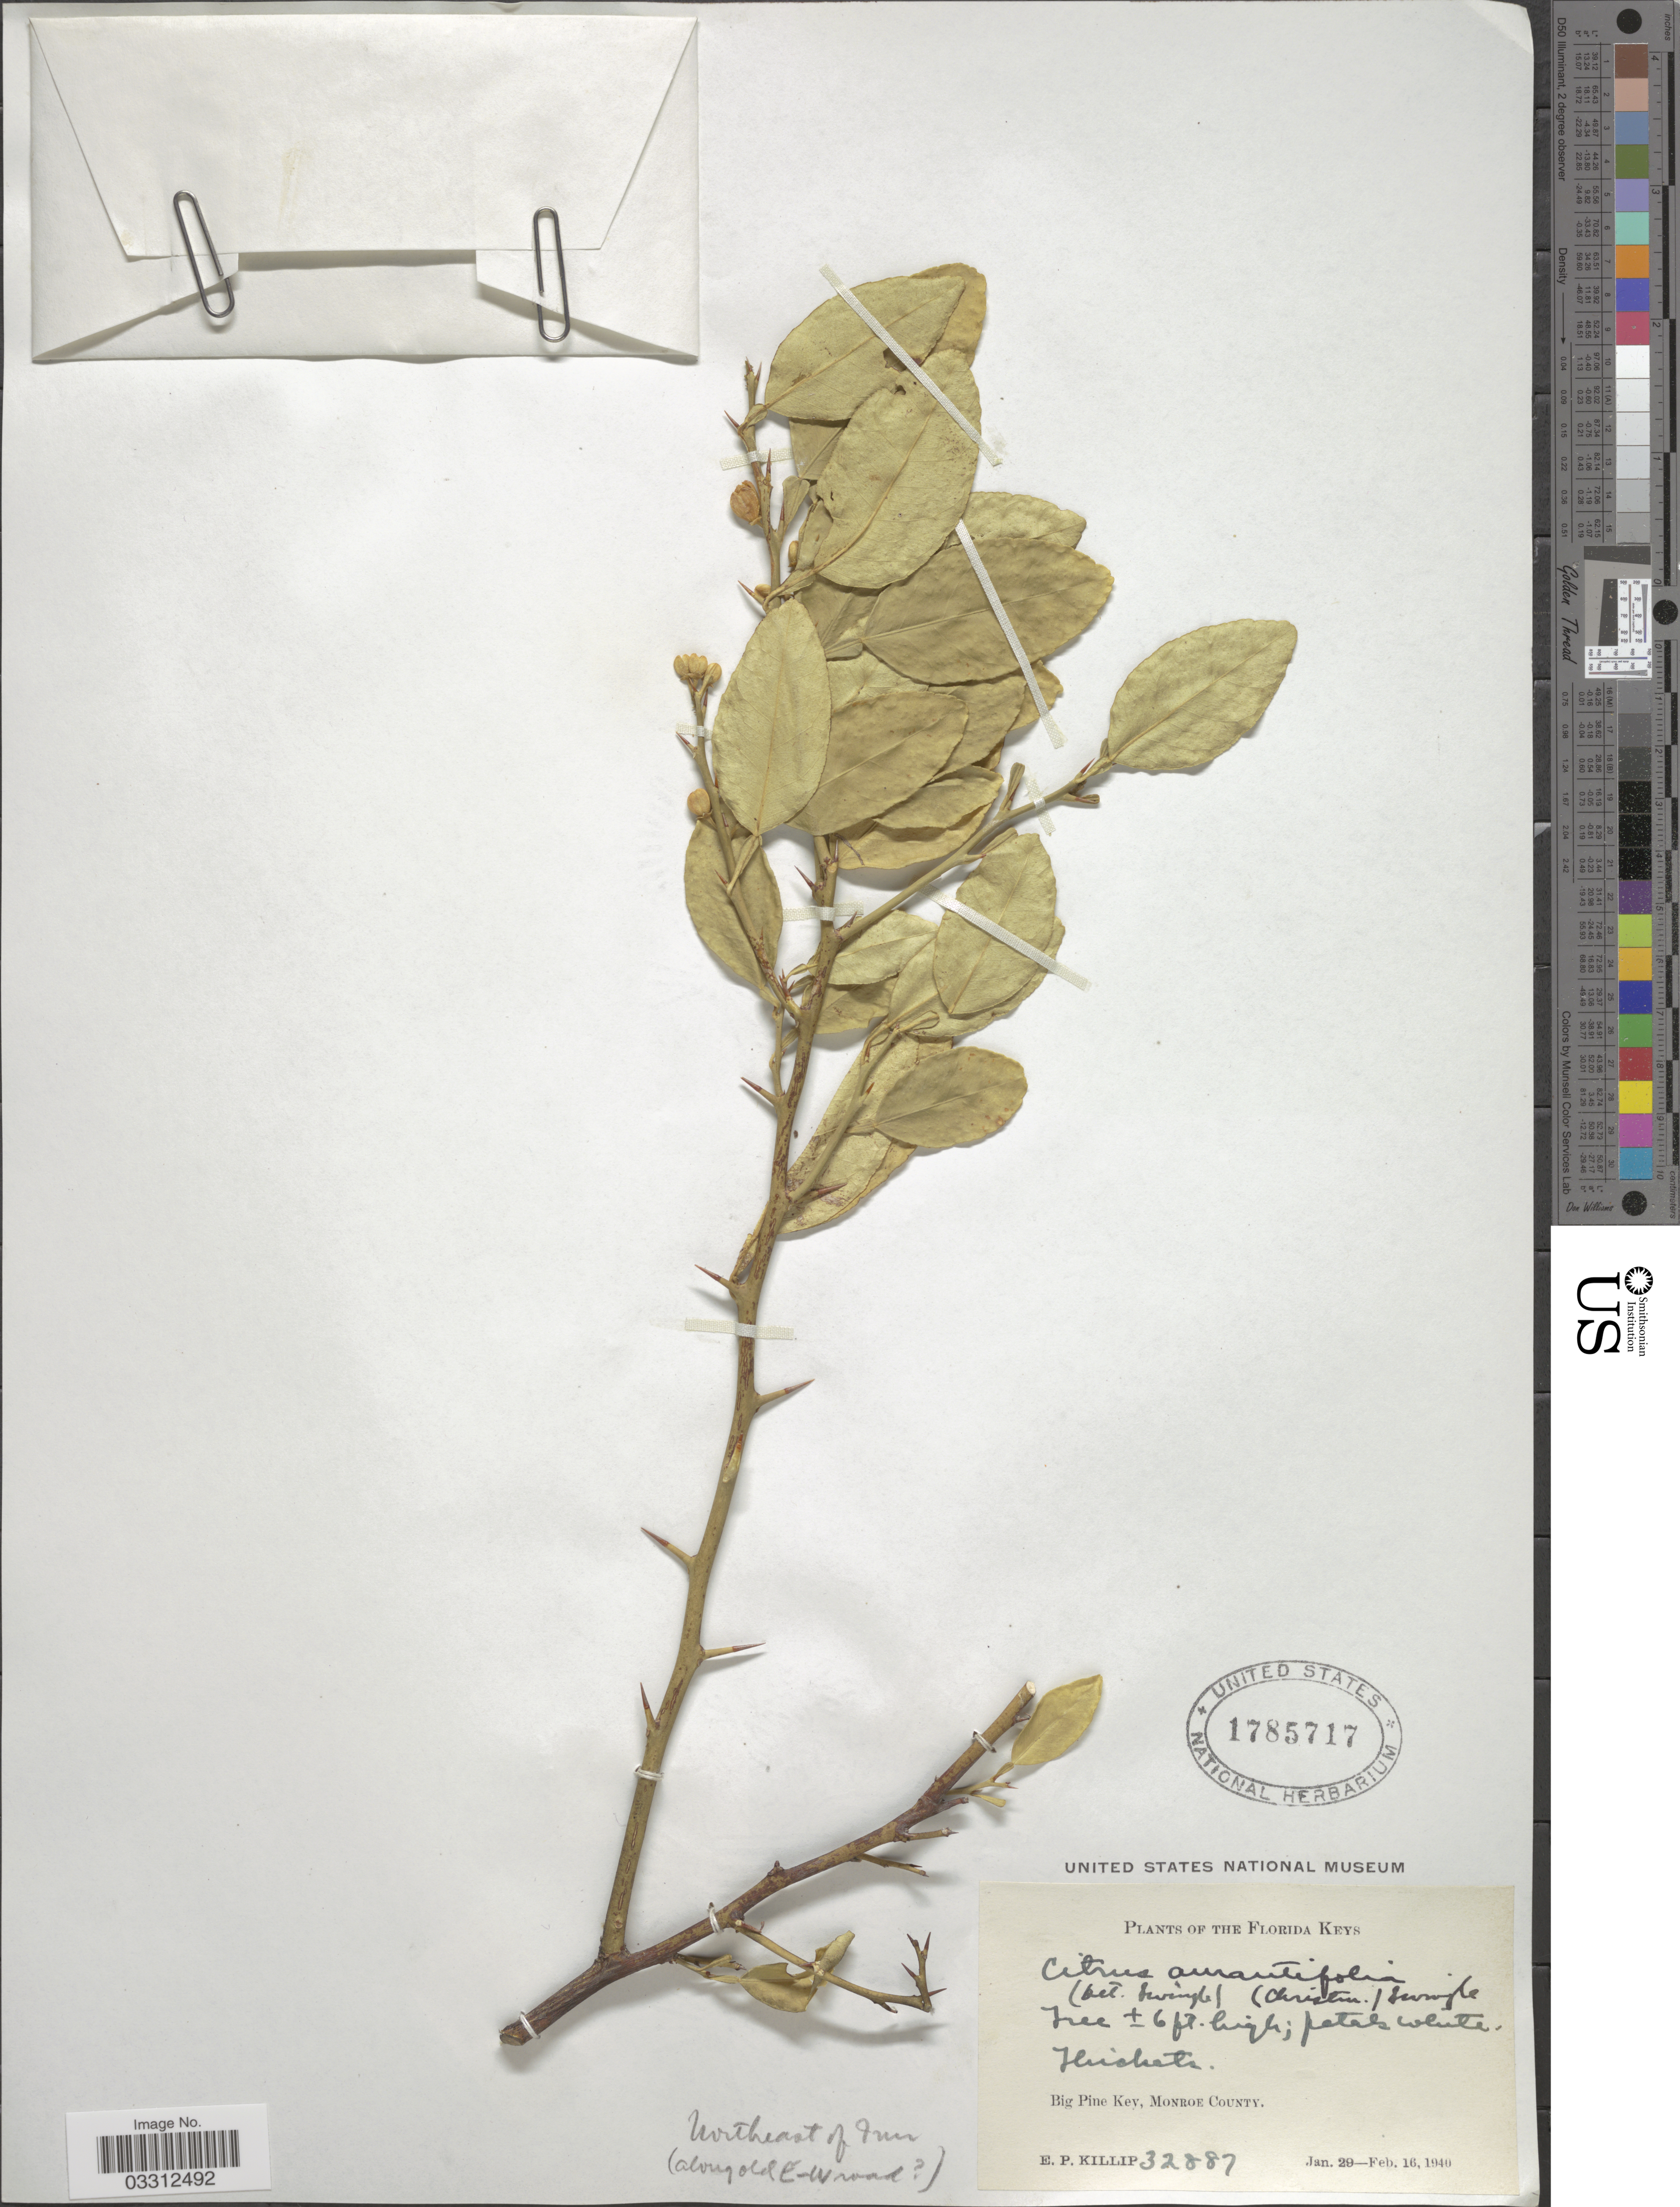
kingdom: Plantae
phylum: Tracheophyta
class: Magnoliopsida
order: Sapindales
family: Rutaceae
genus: Citrus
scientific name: Citrus x aurantifolia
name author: (Christm.) Swingle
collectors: E. P. Killip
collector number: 32887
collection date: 1940-01-29/1940-02-16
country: United States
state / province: Florida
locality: The Florida Keys. Big Pine Key, Monroe County.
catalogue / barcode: US 1785717